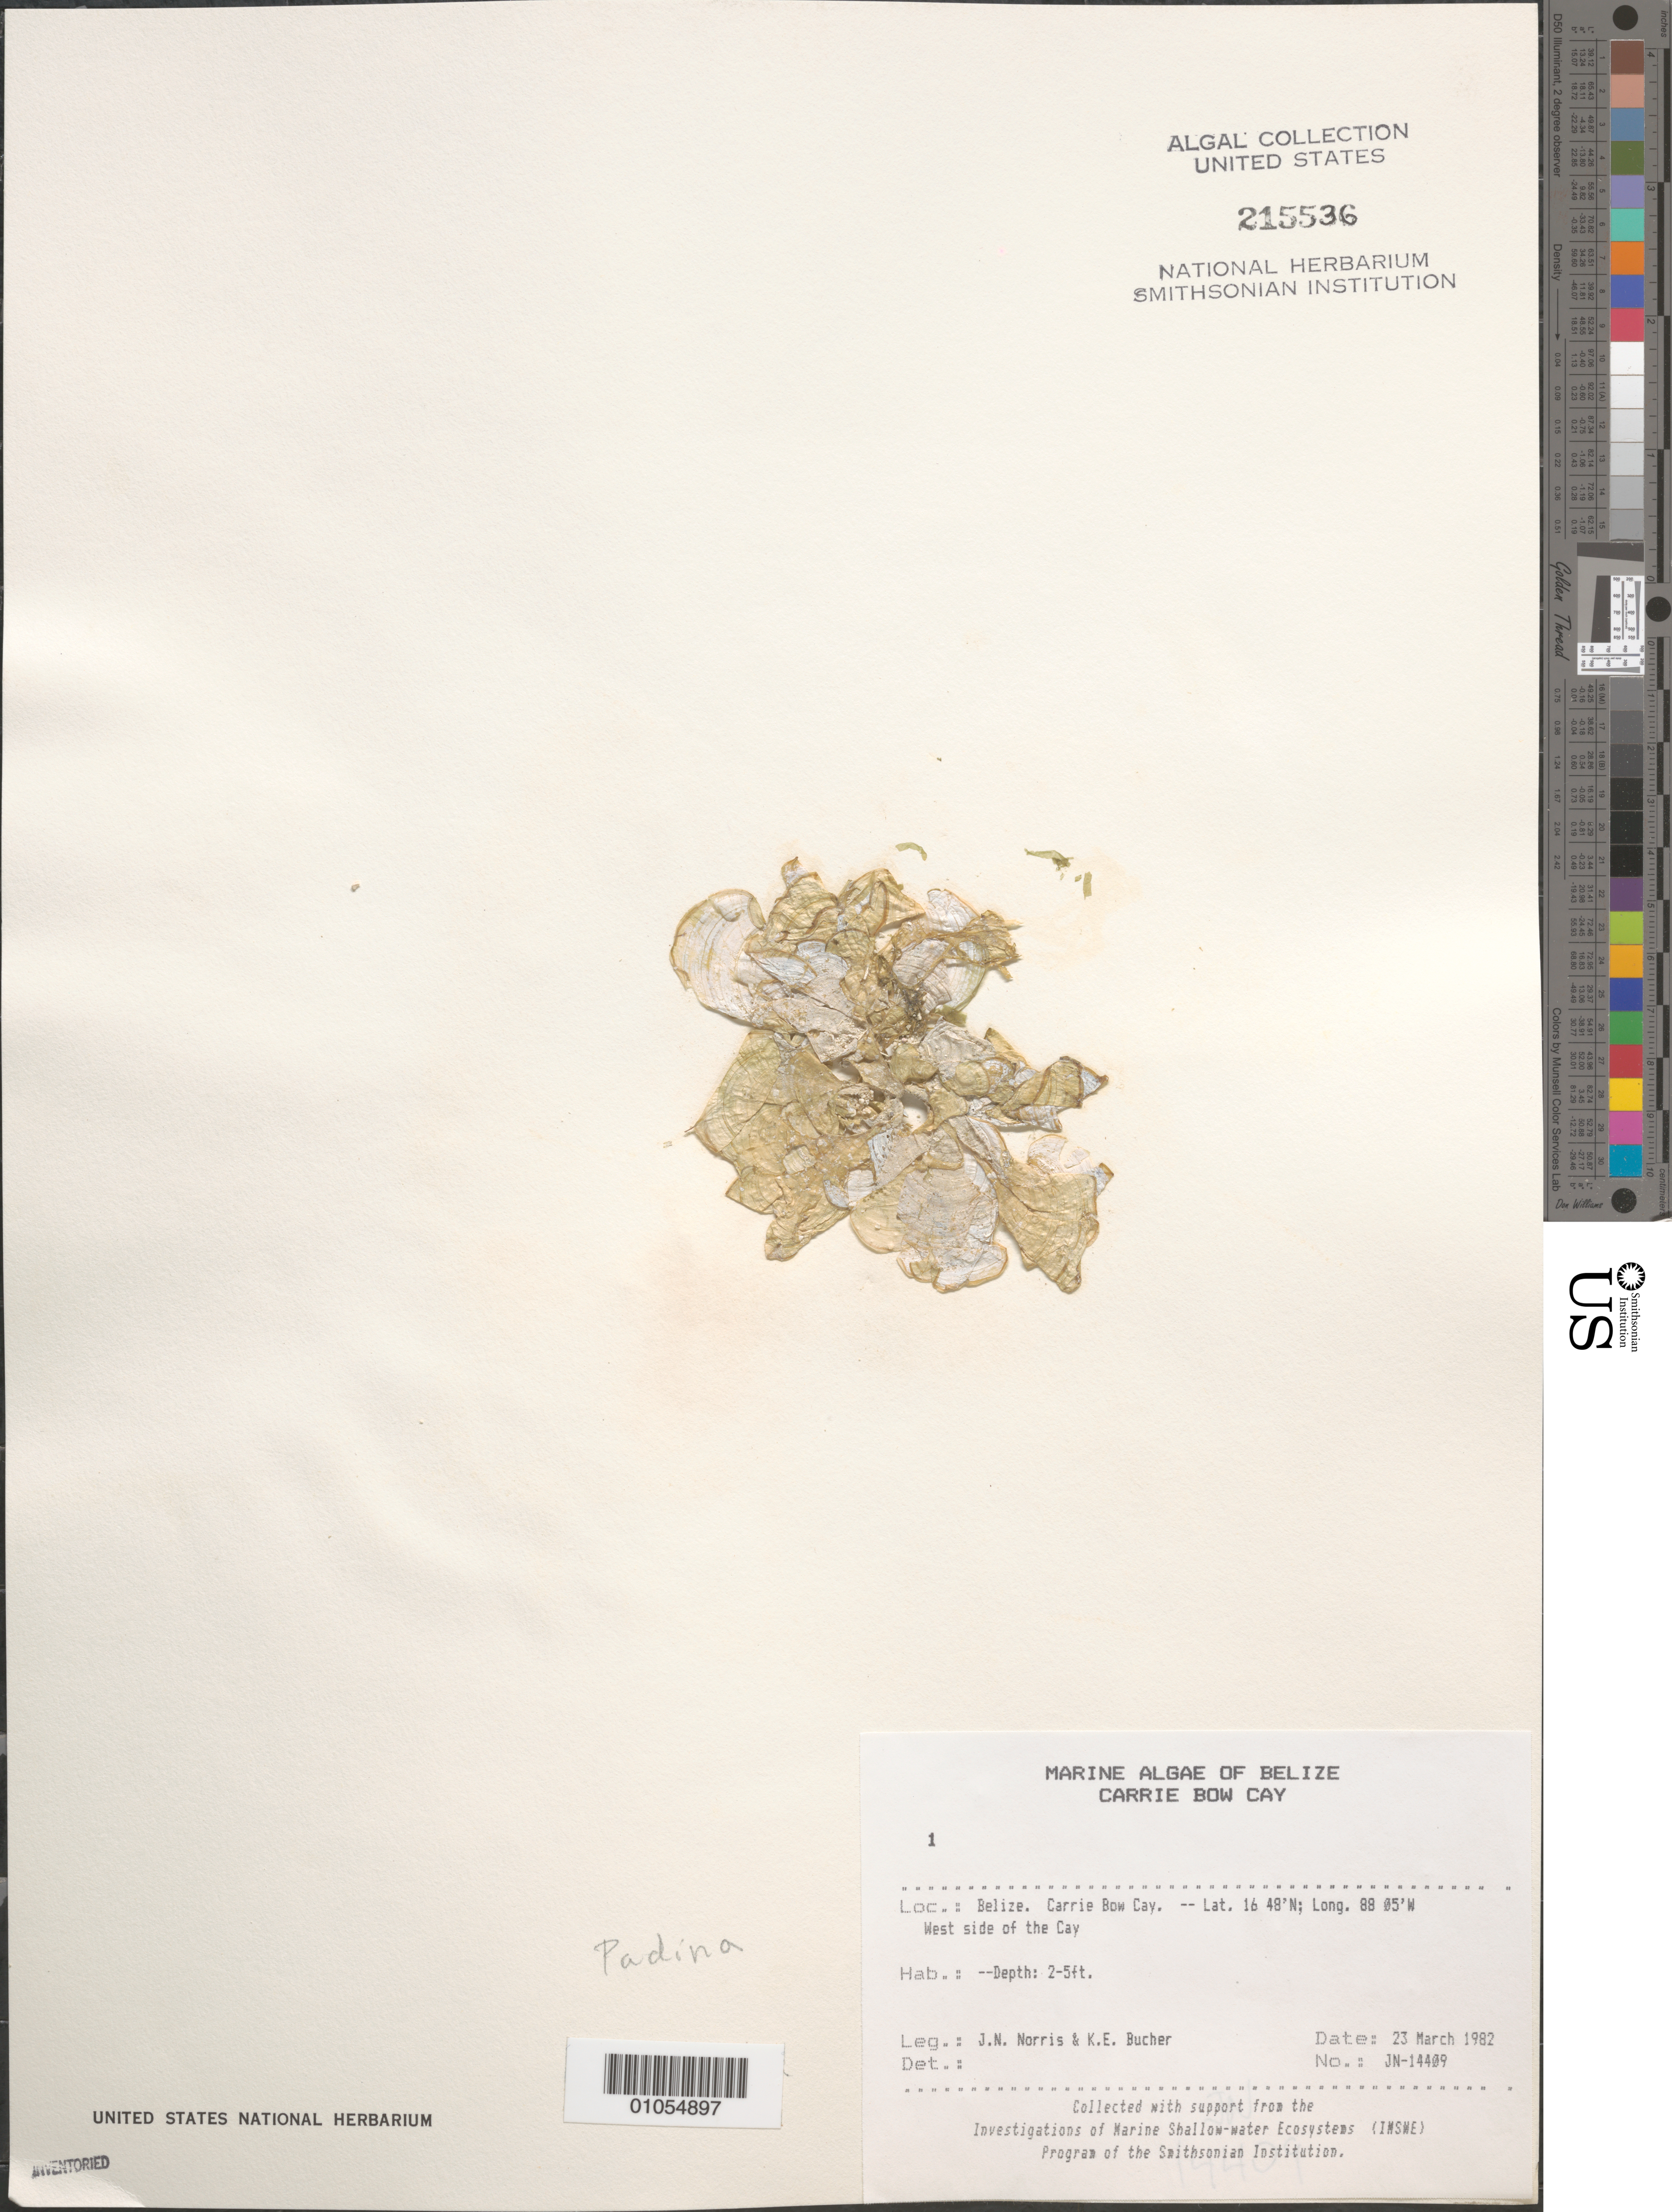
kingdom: Chromista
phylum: Ochrophyta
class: Phaeophyceae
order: Dictyotales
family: Dictyotaceae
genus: Padina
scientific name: Padina sp.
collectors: J. N. Norris & K. E. Bucher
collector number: JN-14409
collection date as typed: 23 Mar 1982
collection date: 1982-03-23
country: Belize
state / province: Stann Creek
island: Carrie Bow Cay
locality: West side of the cay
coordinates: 16 48'N, 88 05'W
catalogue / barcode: US 215536